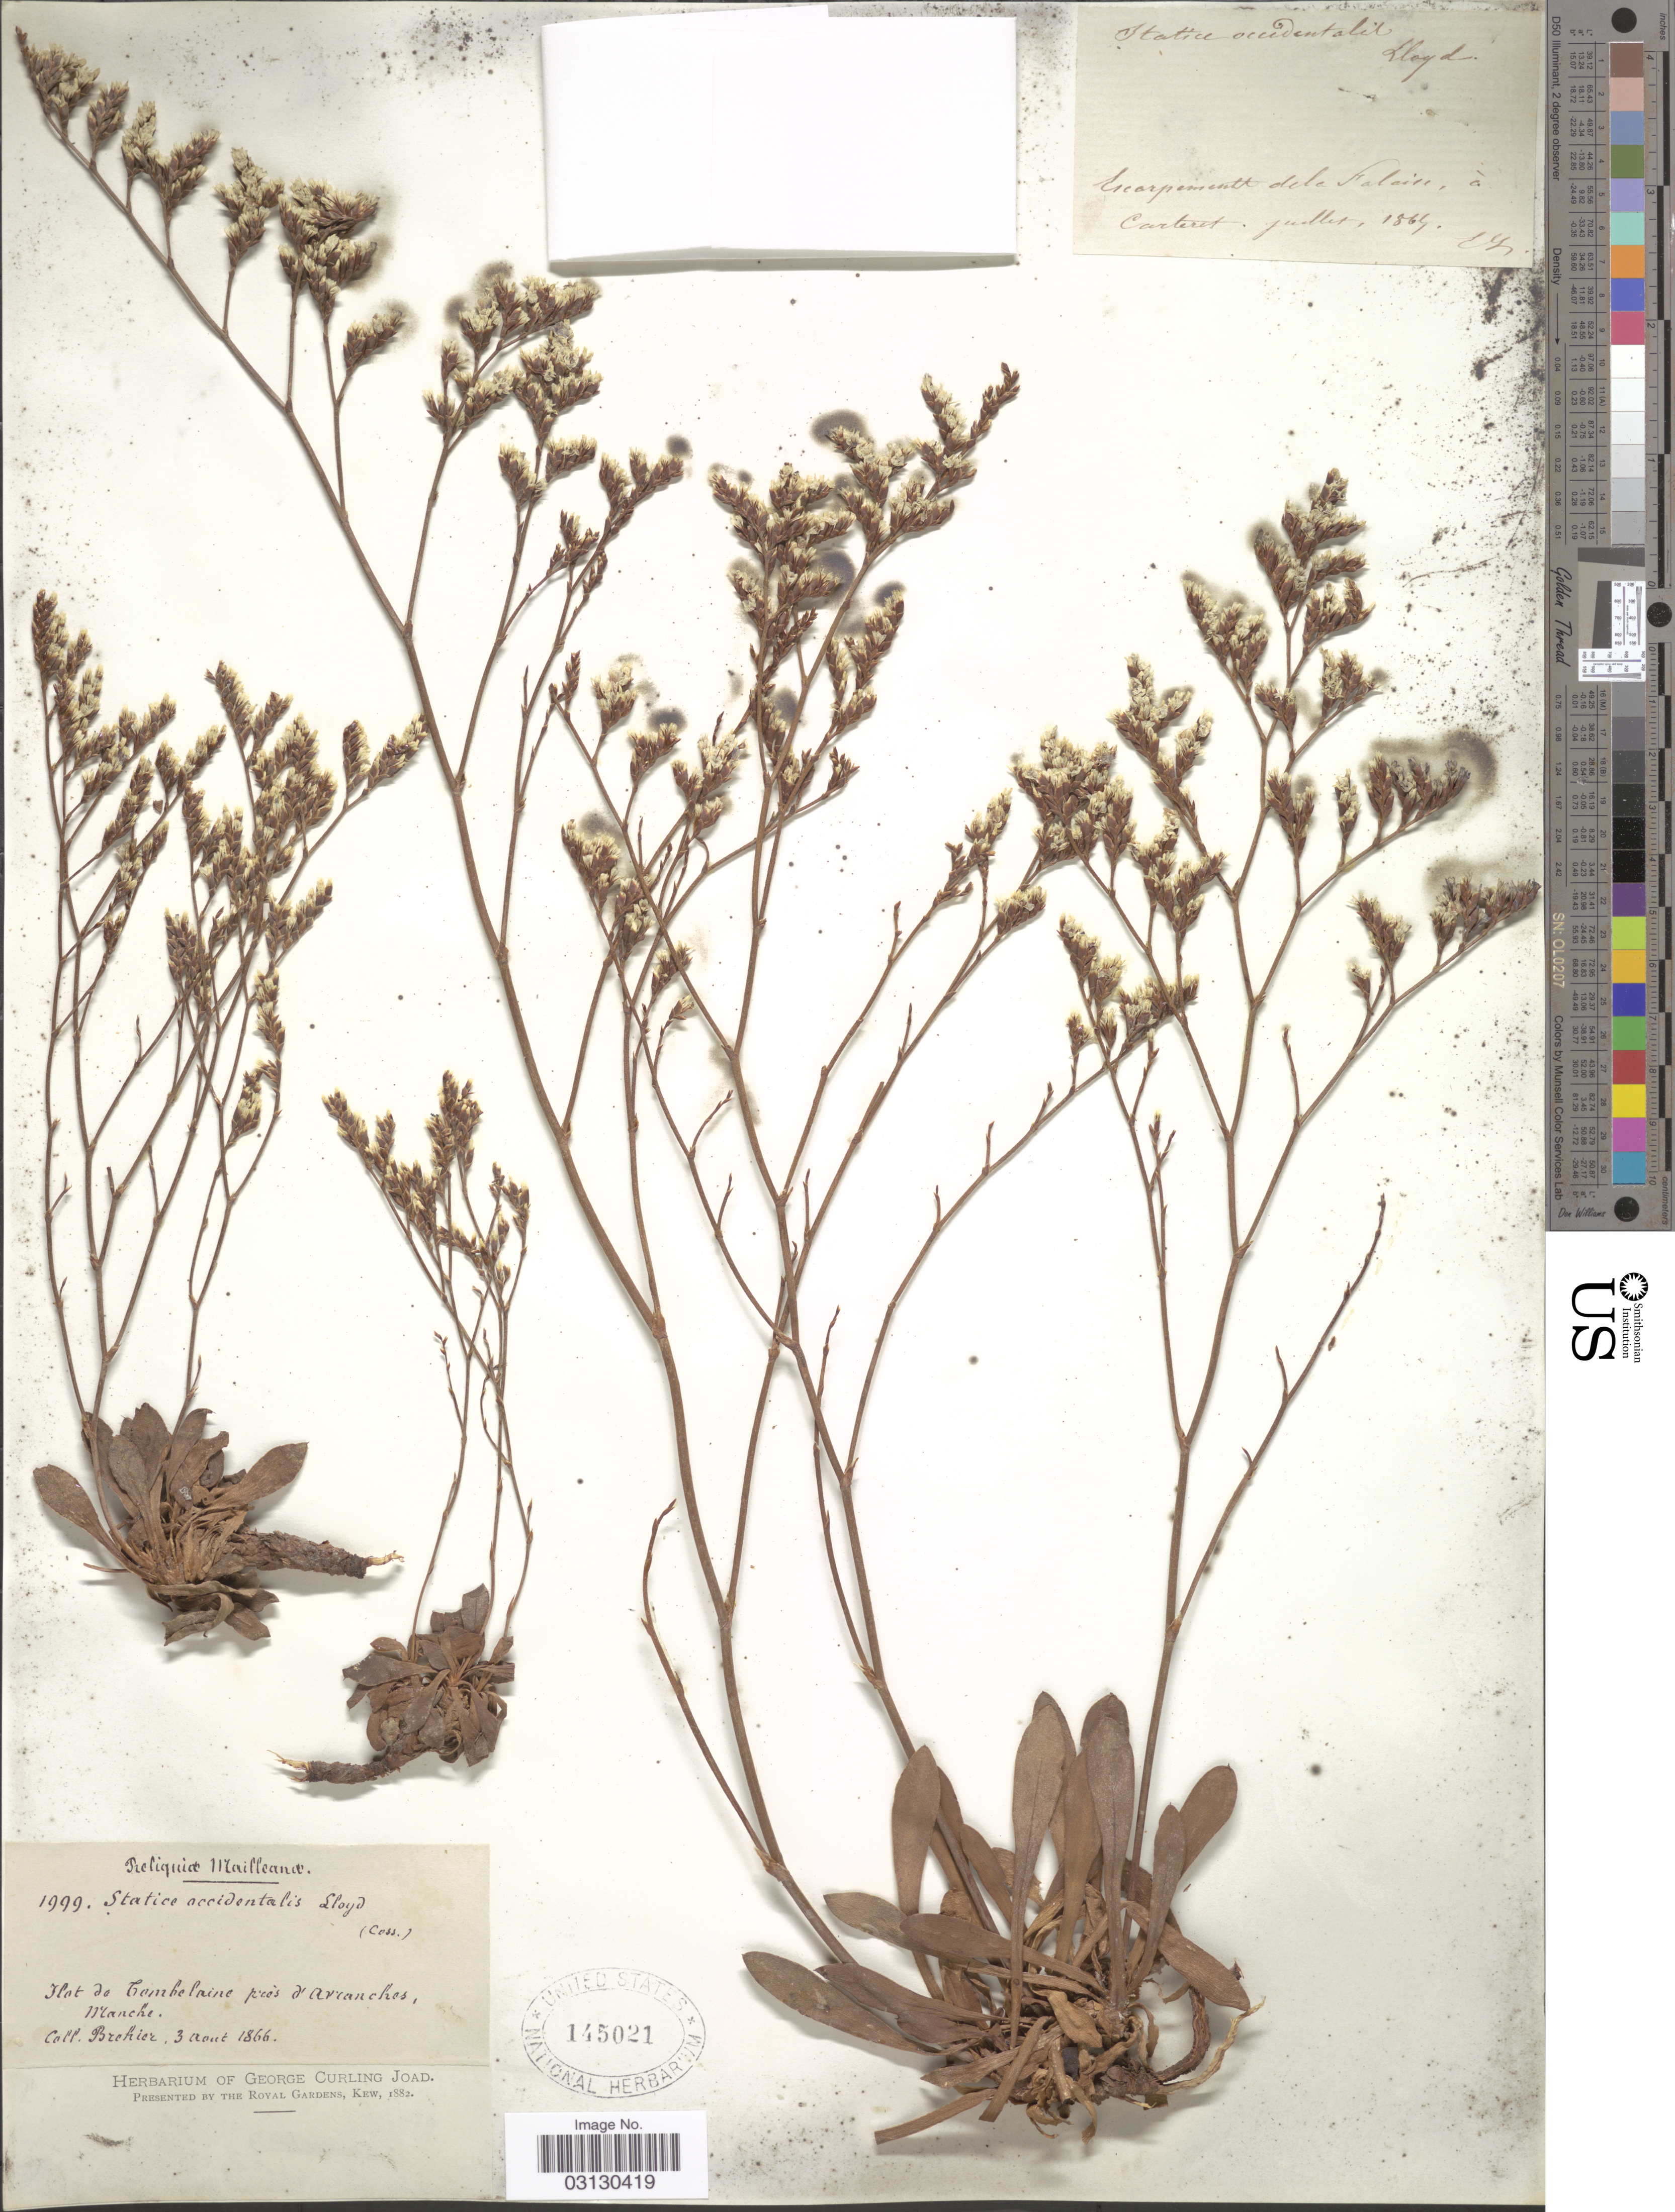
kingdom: Plantae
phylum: Tracheophyta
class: Magnoliopsida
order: Caryophyllales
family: Plumbaginaceae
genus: Limonium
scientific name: Limonium occidentale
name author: (J. Lloyd) Kuntze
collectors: Brehier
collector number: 1999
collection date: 1866-08-03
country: France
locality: Ilat de Combelaine près d'Avranche, Manche.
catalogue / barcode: US 145021